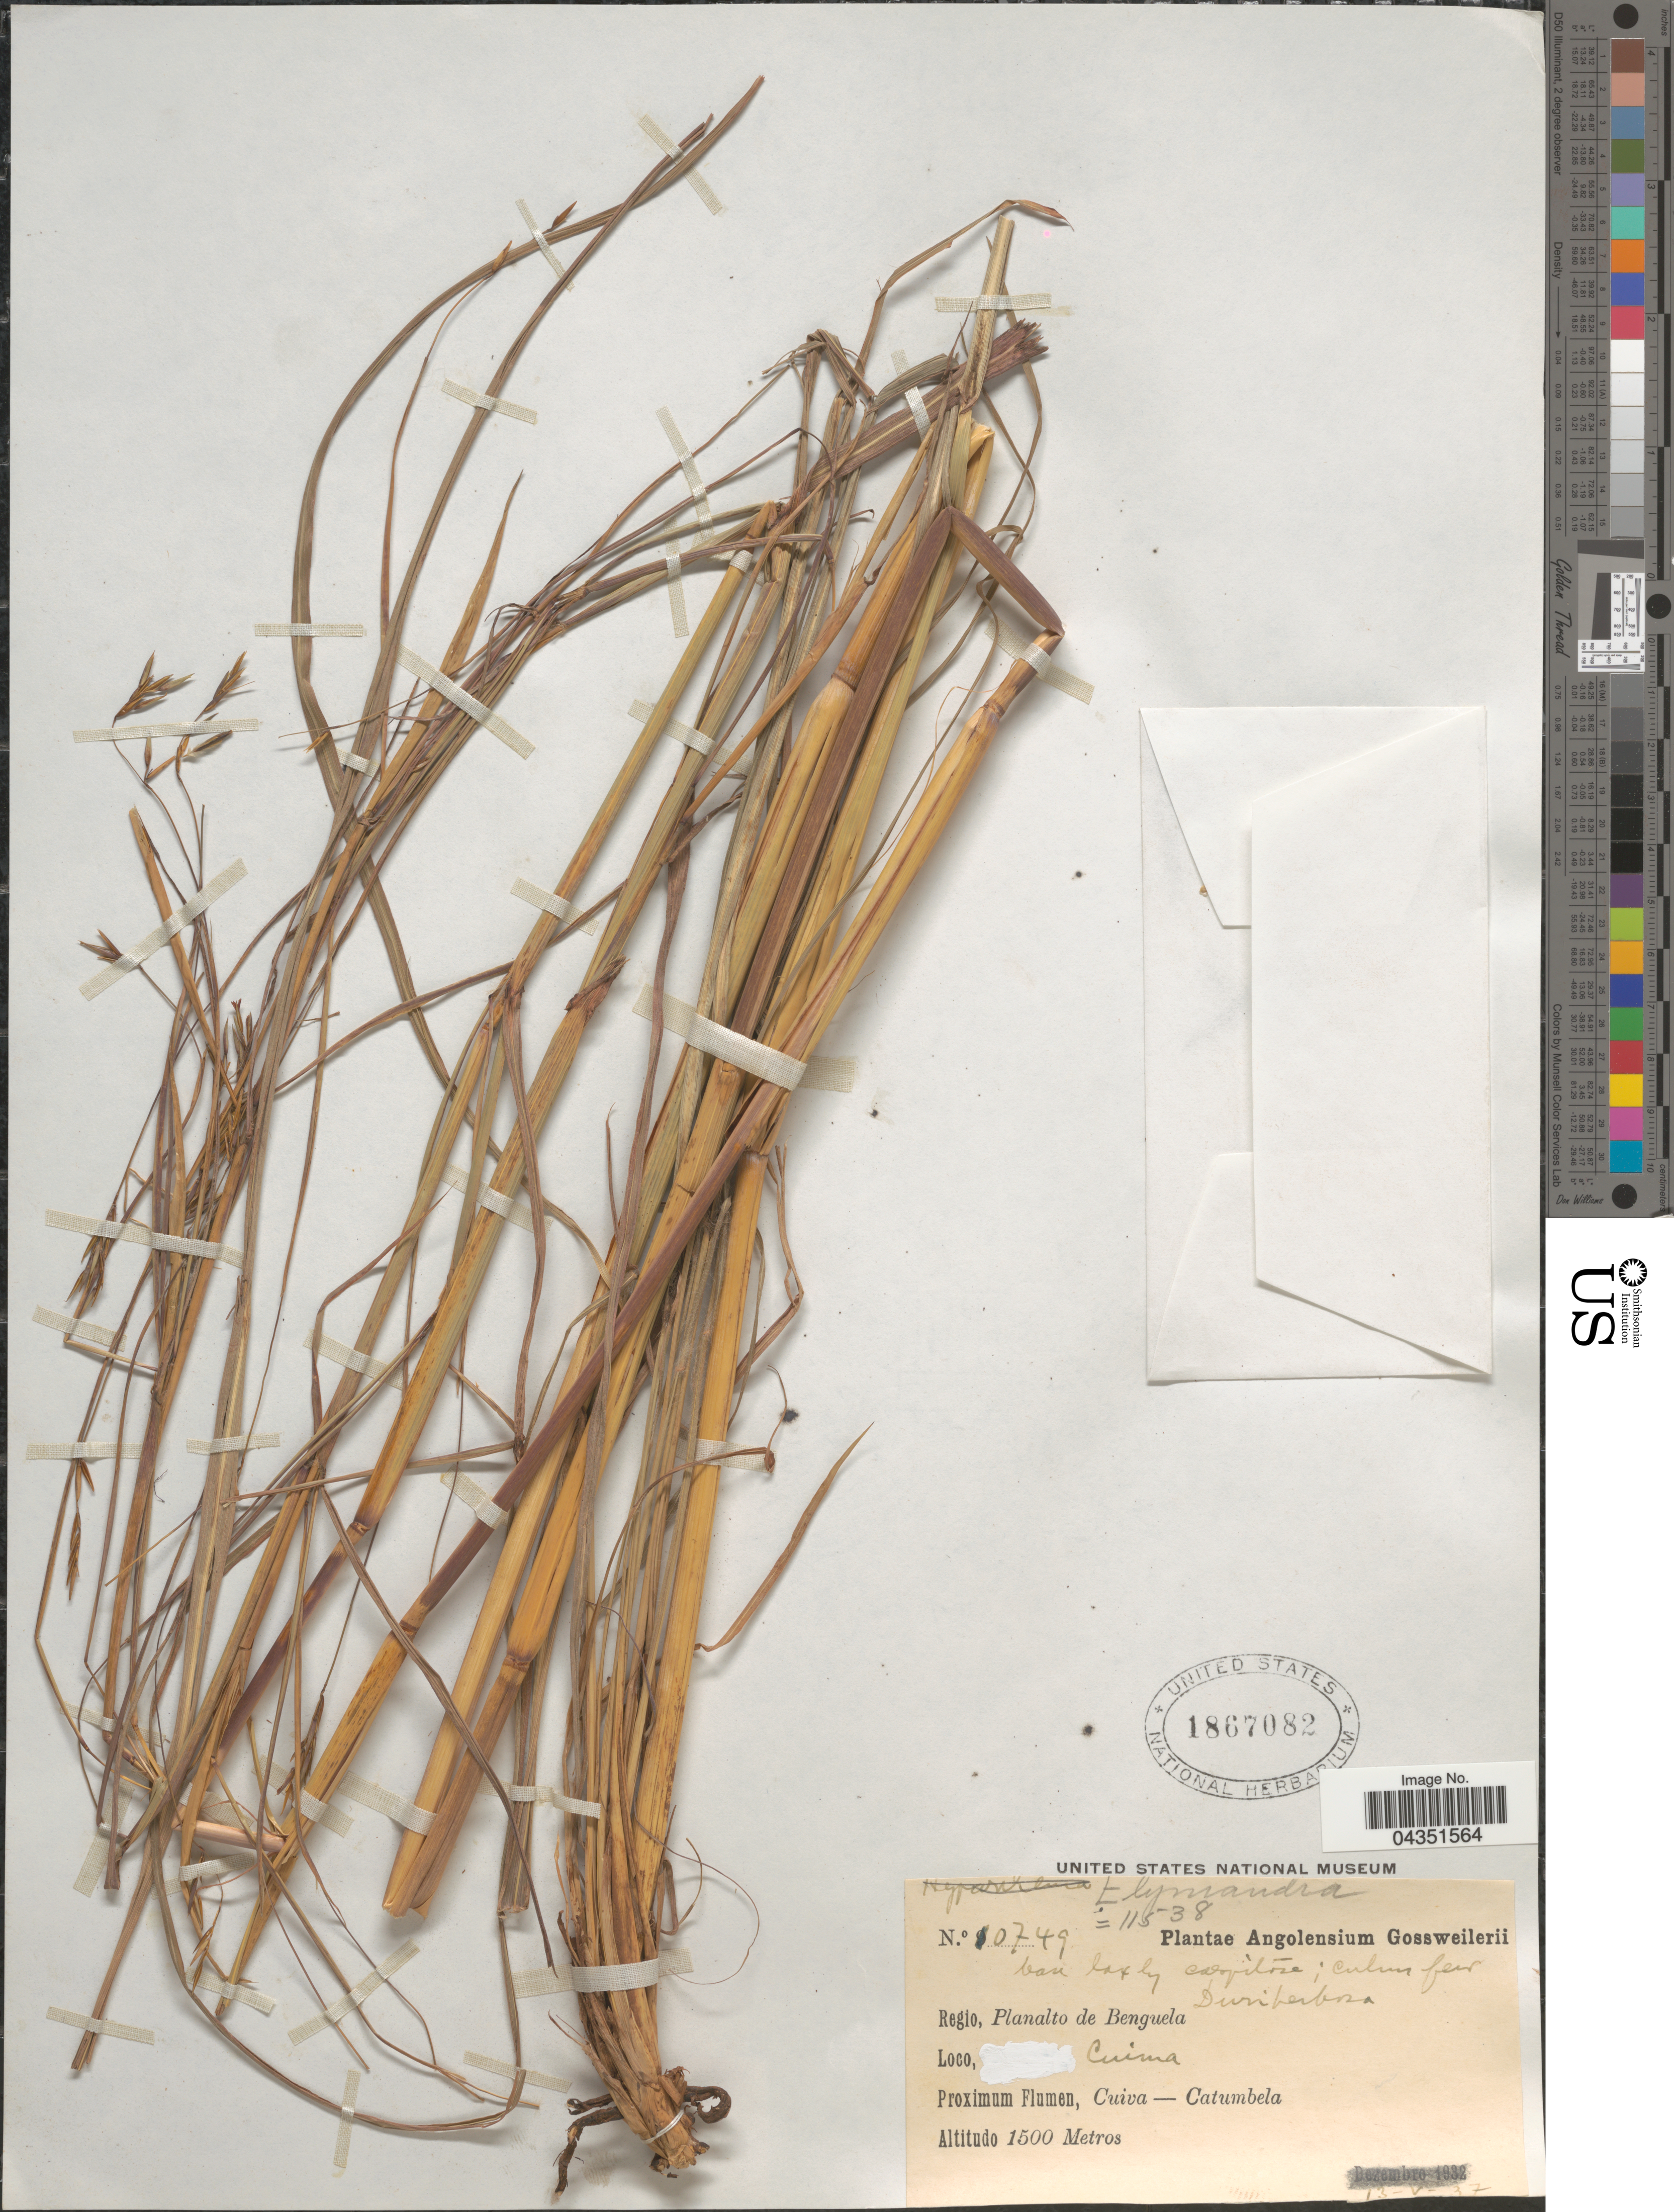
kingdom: Plantae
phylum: Tracheophyta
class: Liliopsida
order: Poales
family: Poaceae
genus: Elymandra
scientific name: Elymandra sp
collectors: -. Gossweiler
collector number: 10749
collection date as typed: Transcribed d/m/y: 12/5/37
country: Angola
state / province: Benguela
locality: Regio, Planalto de Benguela. Cuima. Proximum Flumen, Cuiva-Catumbela.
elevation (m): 1500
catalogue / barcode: US 1867082